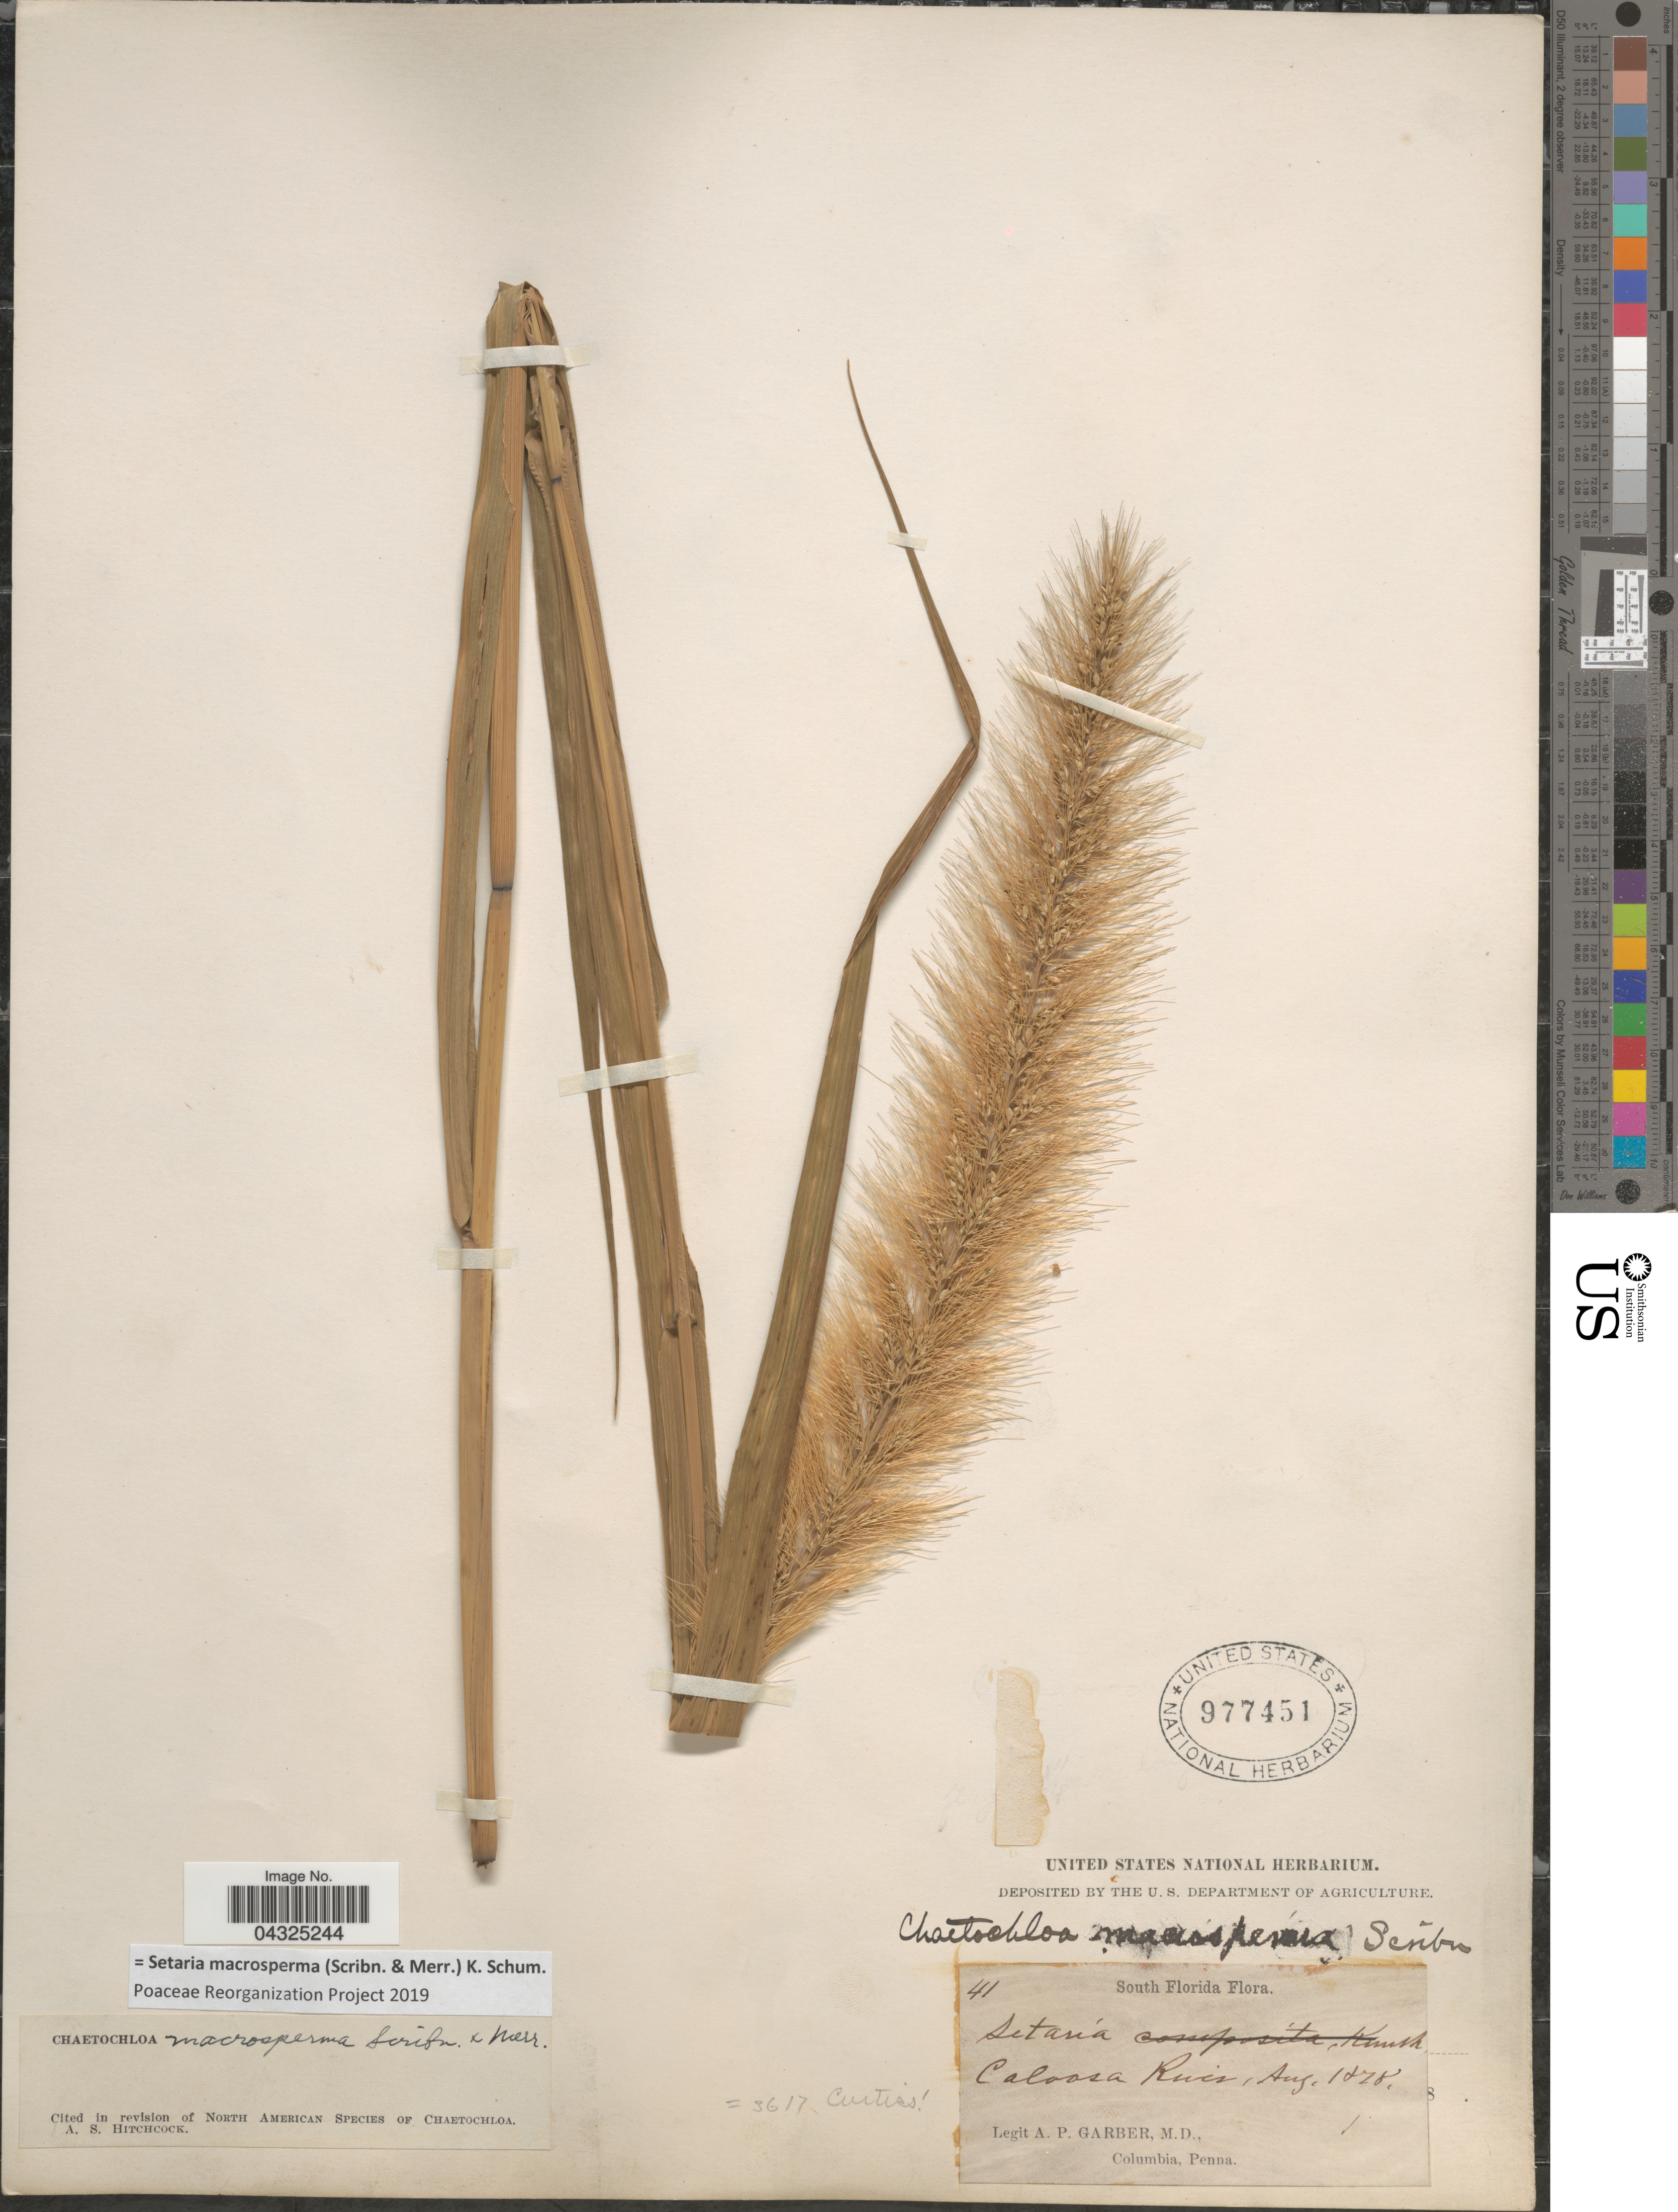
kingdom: Plantae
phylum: Tracheophyta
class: Liliopsida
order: Poales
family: Poaceae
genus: Setaria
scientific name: Setaria macrosperma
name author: (Scribn. & Merr.) K. Schum.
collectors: A. P. Garber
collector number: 41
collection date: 1878-08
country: United States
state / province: Florida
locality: South Florida. Caloosa River.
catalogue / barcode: US 977451